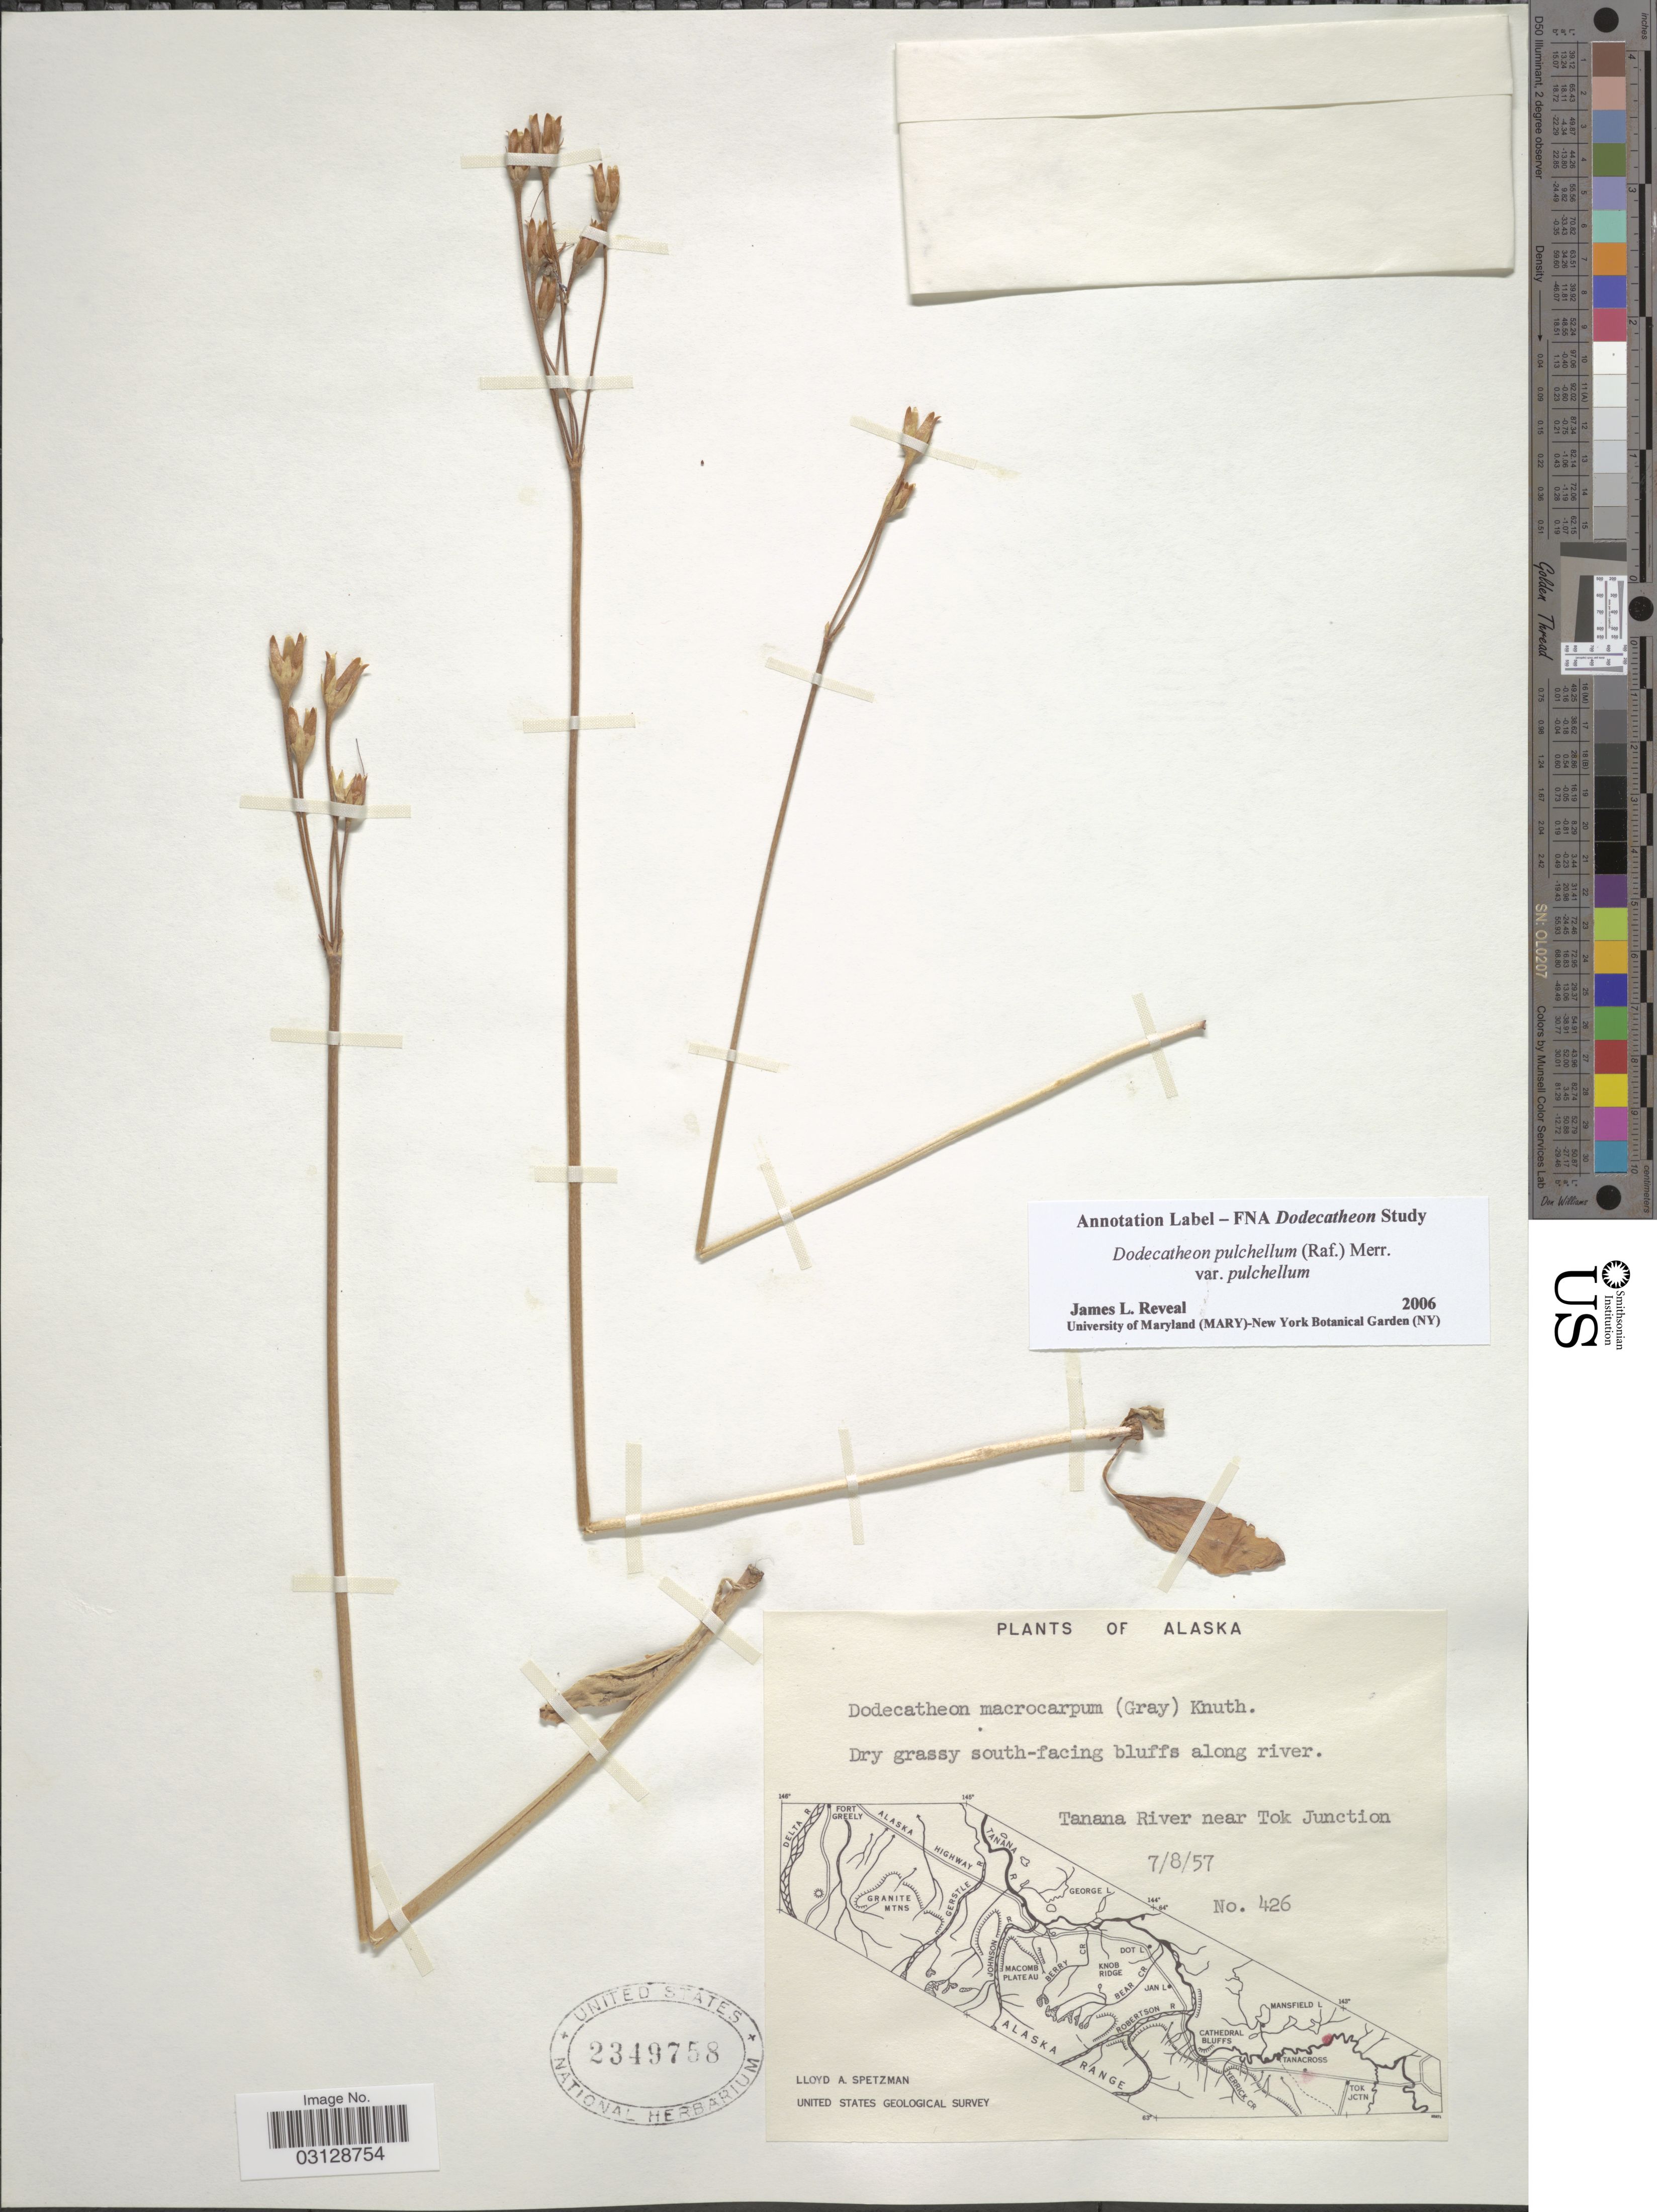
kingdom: Plantae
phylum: Tracheophyta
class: Magnoliopsida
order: Ericales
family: Primulaceae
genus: Dodecatheon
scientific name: Dodecatheon pulchellum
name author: (Raf.) Merr.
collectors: L. Spetzman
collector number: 426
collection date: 1957-07-08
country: United States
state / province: Alaska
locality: Tanana River near Tok Junction.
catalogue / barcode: US 2349758